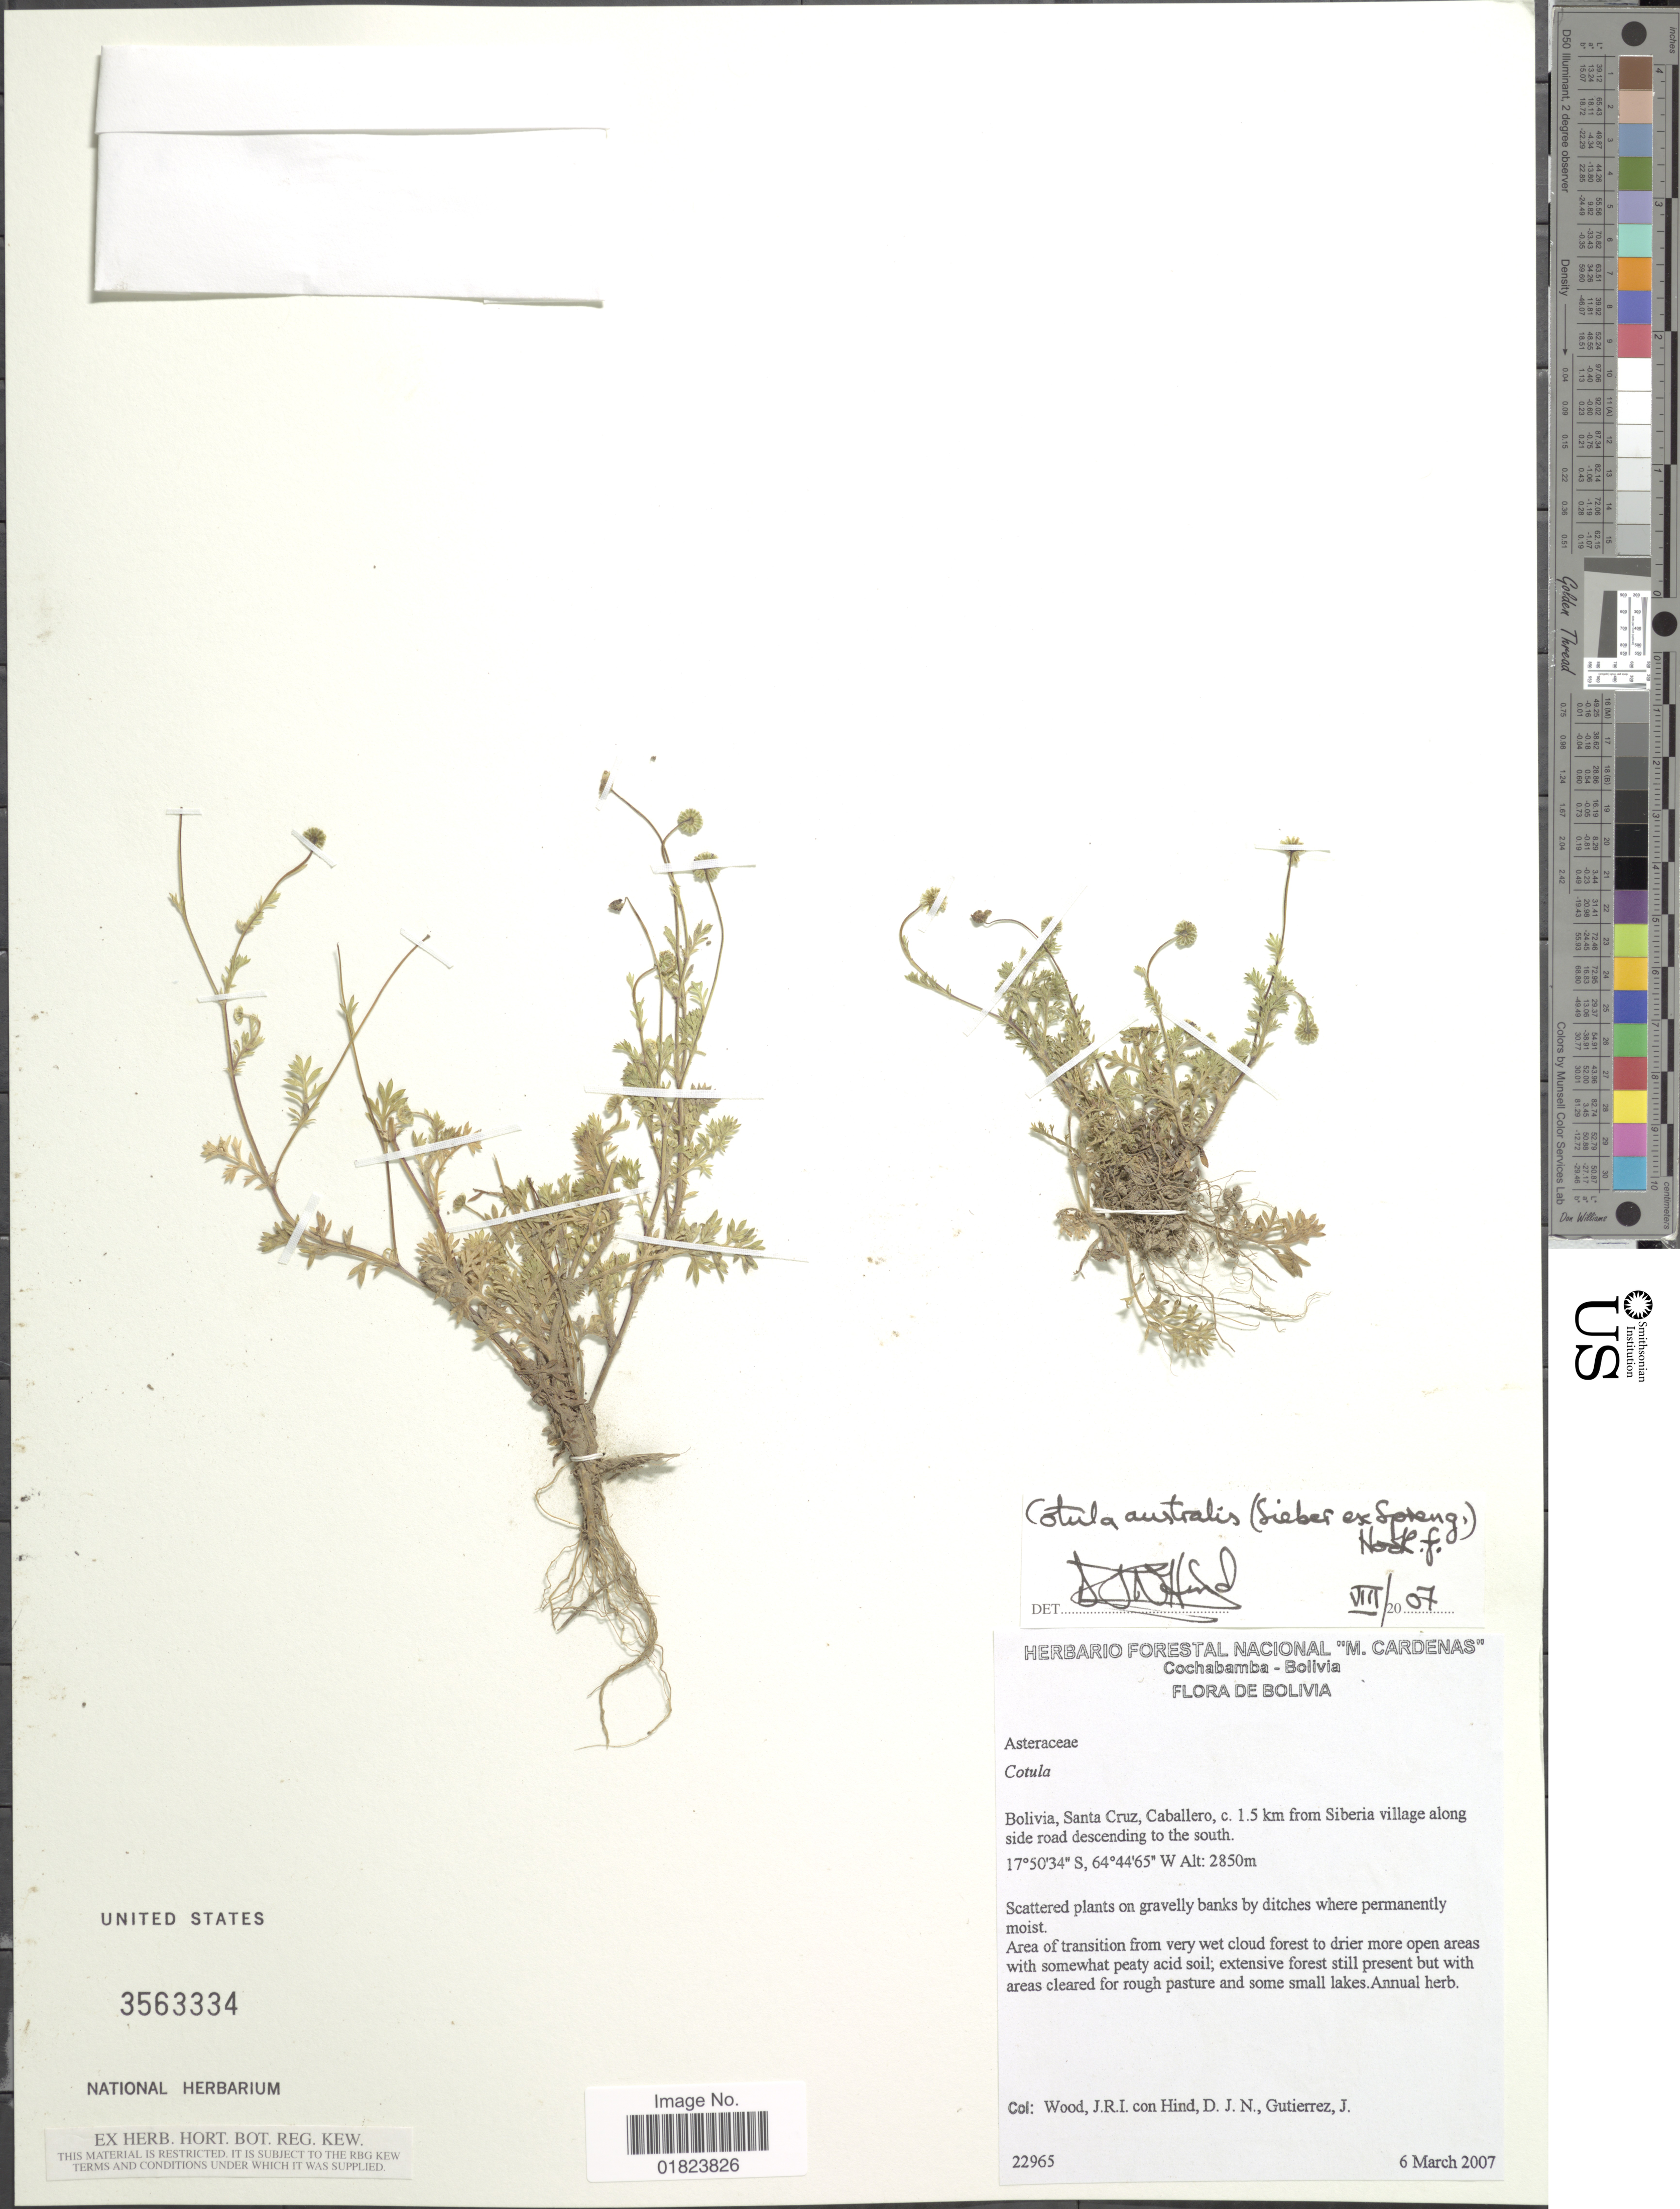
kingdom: Plantae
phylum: Tracheophyta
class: Magnoliopsida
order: Asterales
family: Asteraceae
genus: Cotula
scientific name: Cotula australis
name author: (Sieber ex Spreng.) Hook. f.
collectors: J. R. I. Wood, D. J. N. Hind & J. Gutierrez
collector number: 22965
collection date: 2007-03-06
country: Bolivia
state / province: Santa Cruz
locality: Caballero, c. 1.5 km from Siberia village along side road descending to the south.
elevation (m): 2850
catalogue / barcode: US 3563334